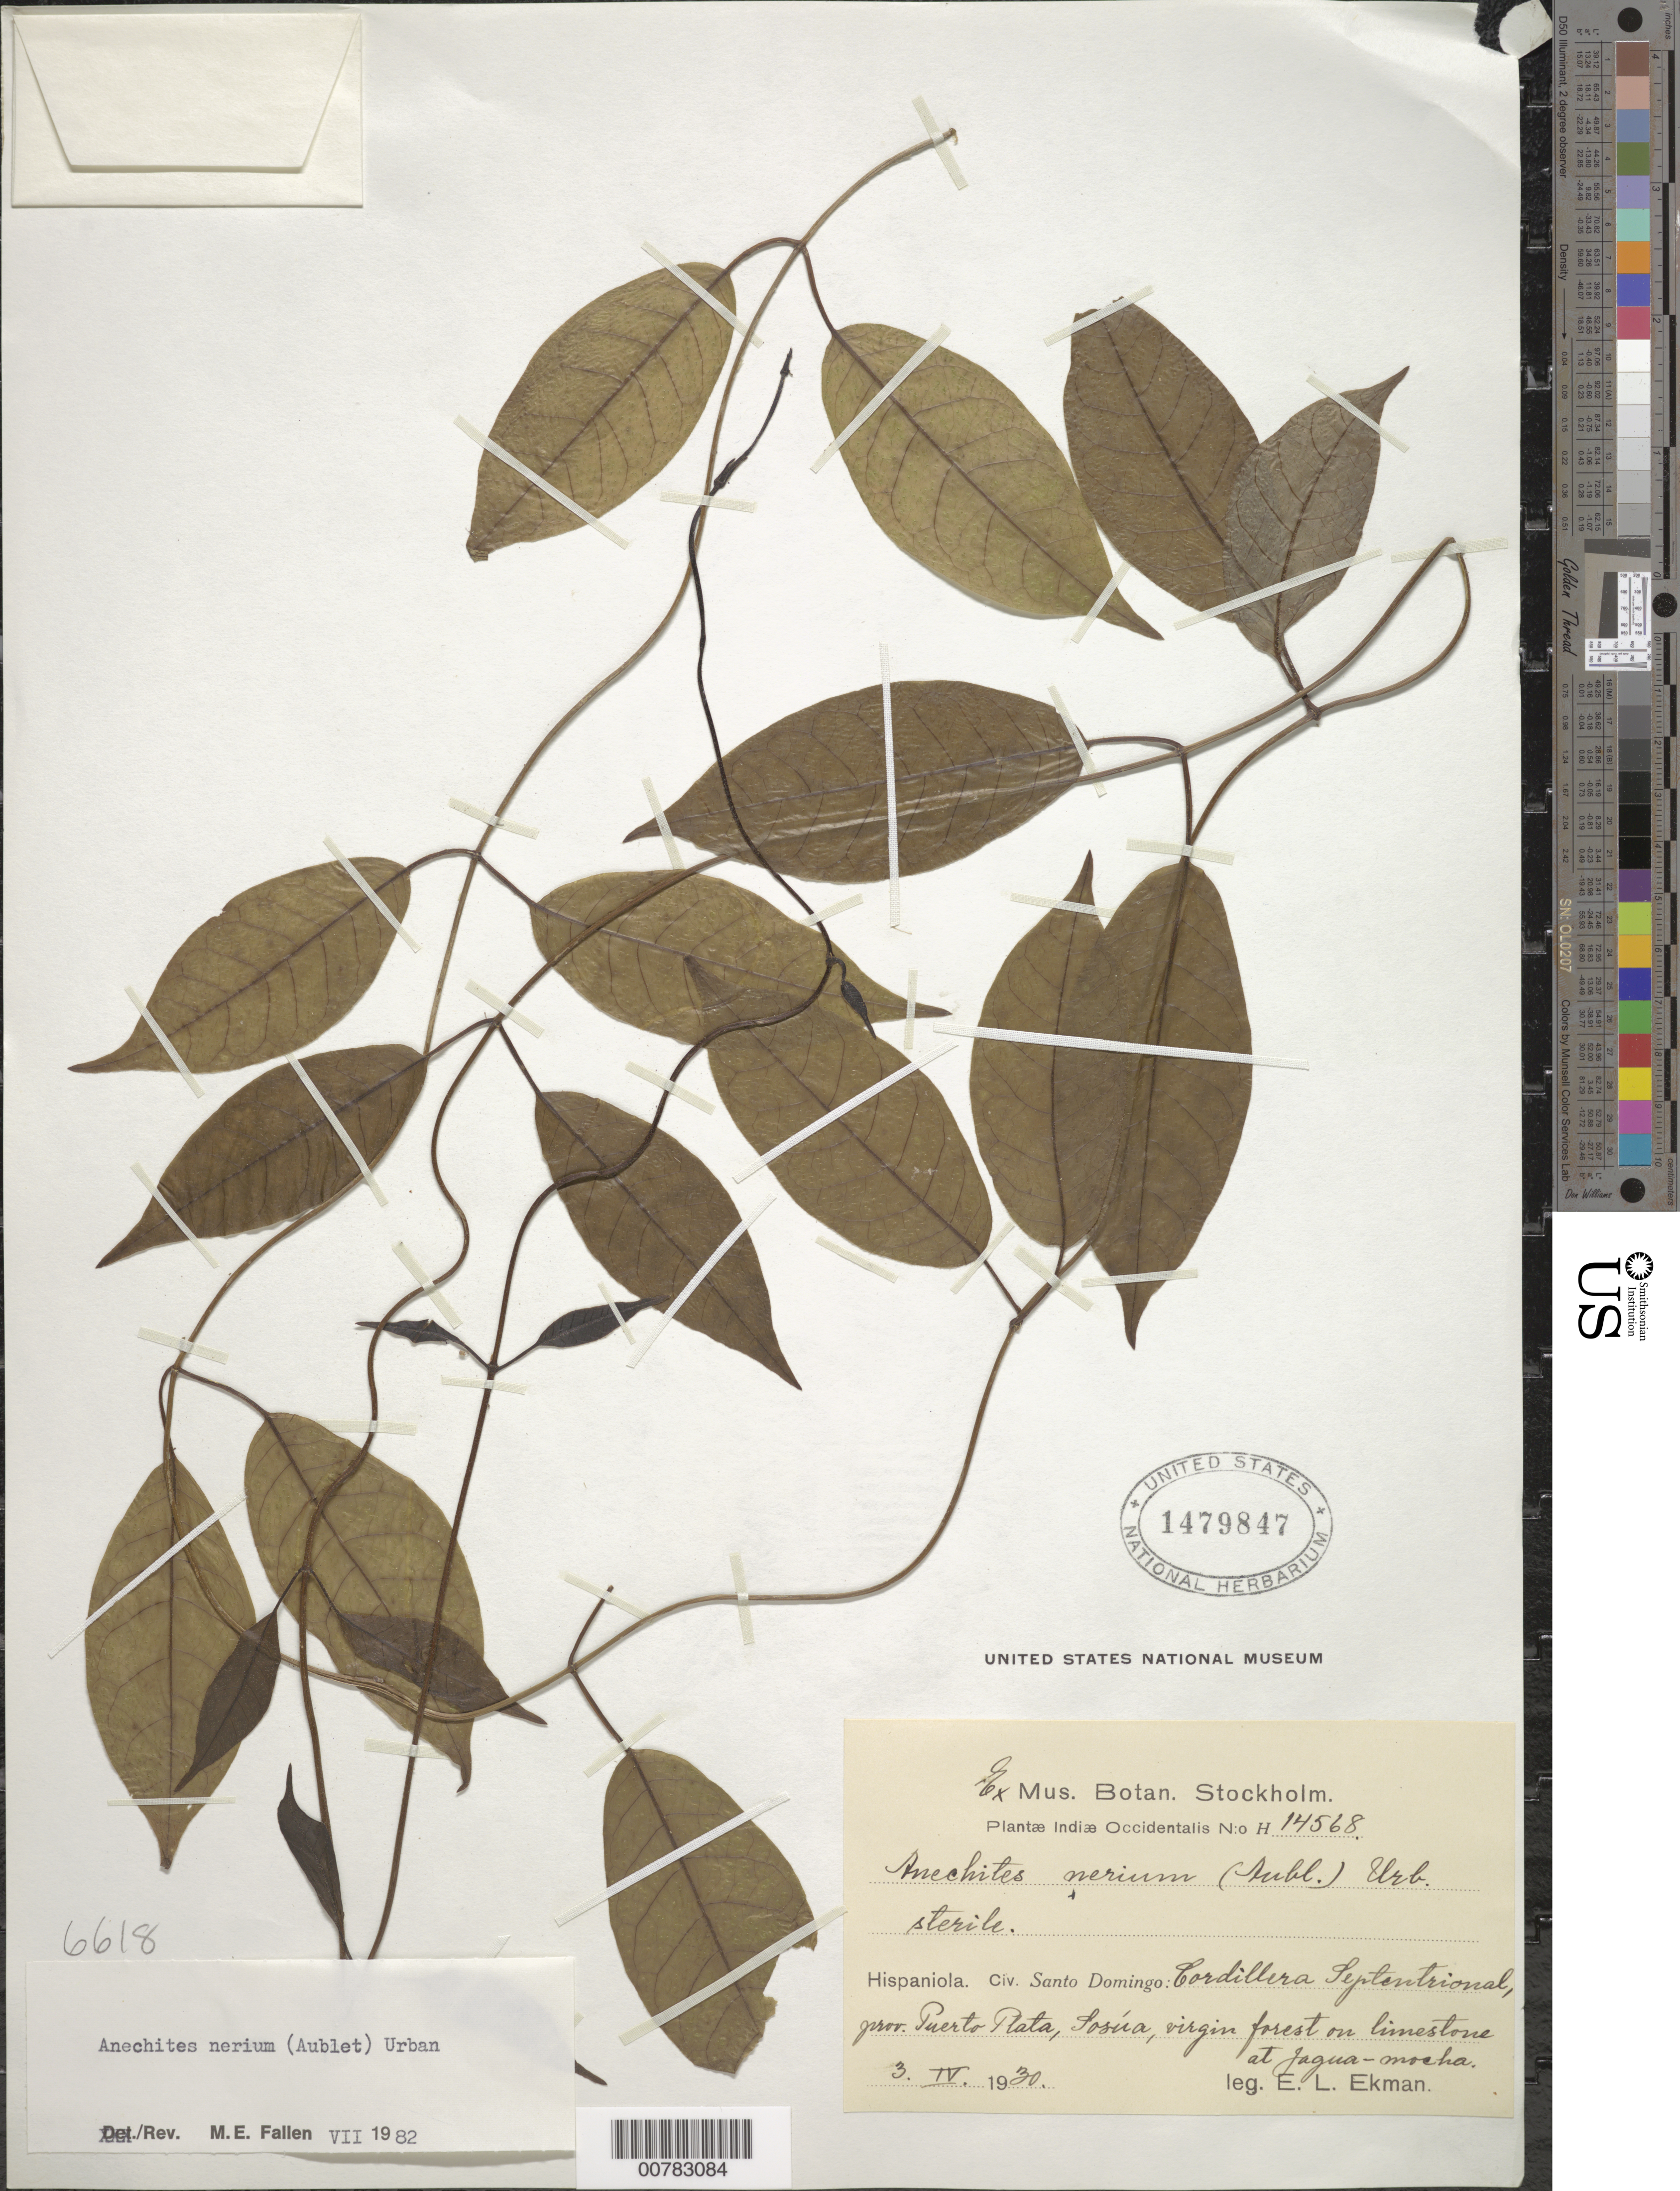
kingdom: Plantae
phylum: Tracheophyta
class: Magnoliopsida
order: Gentianales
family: Apocynaceae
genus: Anechites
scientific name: Anechites nerium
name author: (Aubl.) Urb.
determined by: Fallen, M. E.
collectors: E. L. Ekman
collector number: H 14568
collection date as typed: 03 Apr 1930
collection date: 1930-04-03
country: Dominican Republic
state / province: Puerto Plata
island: Hispaniola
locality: Cordillera Septentrional, Sosúa, at Jagua-Mocha.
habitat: Virgin forest on limestone.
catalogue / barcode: US 1479847